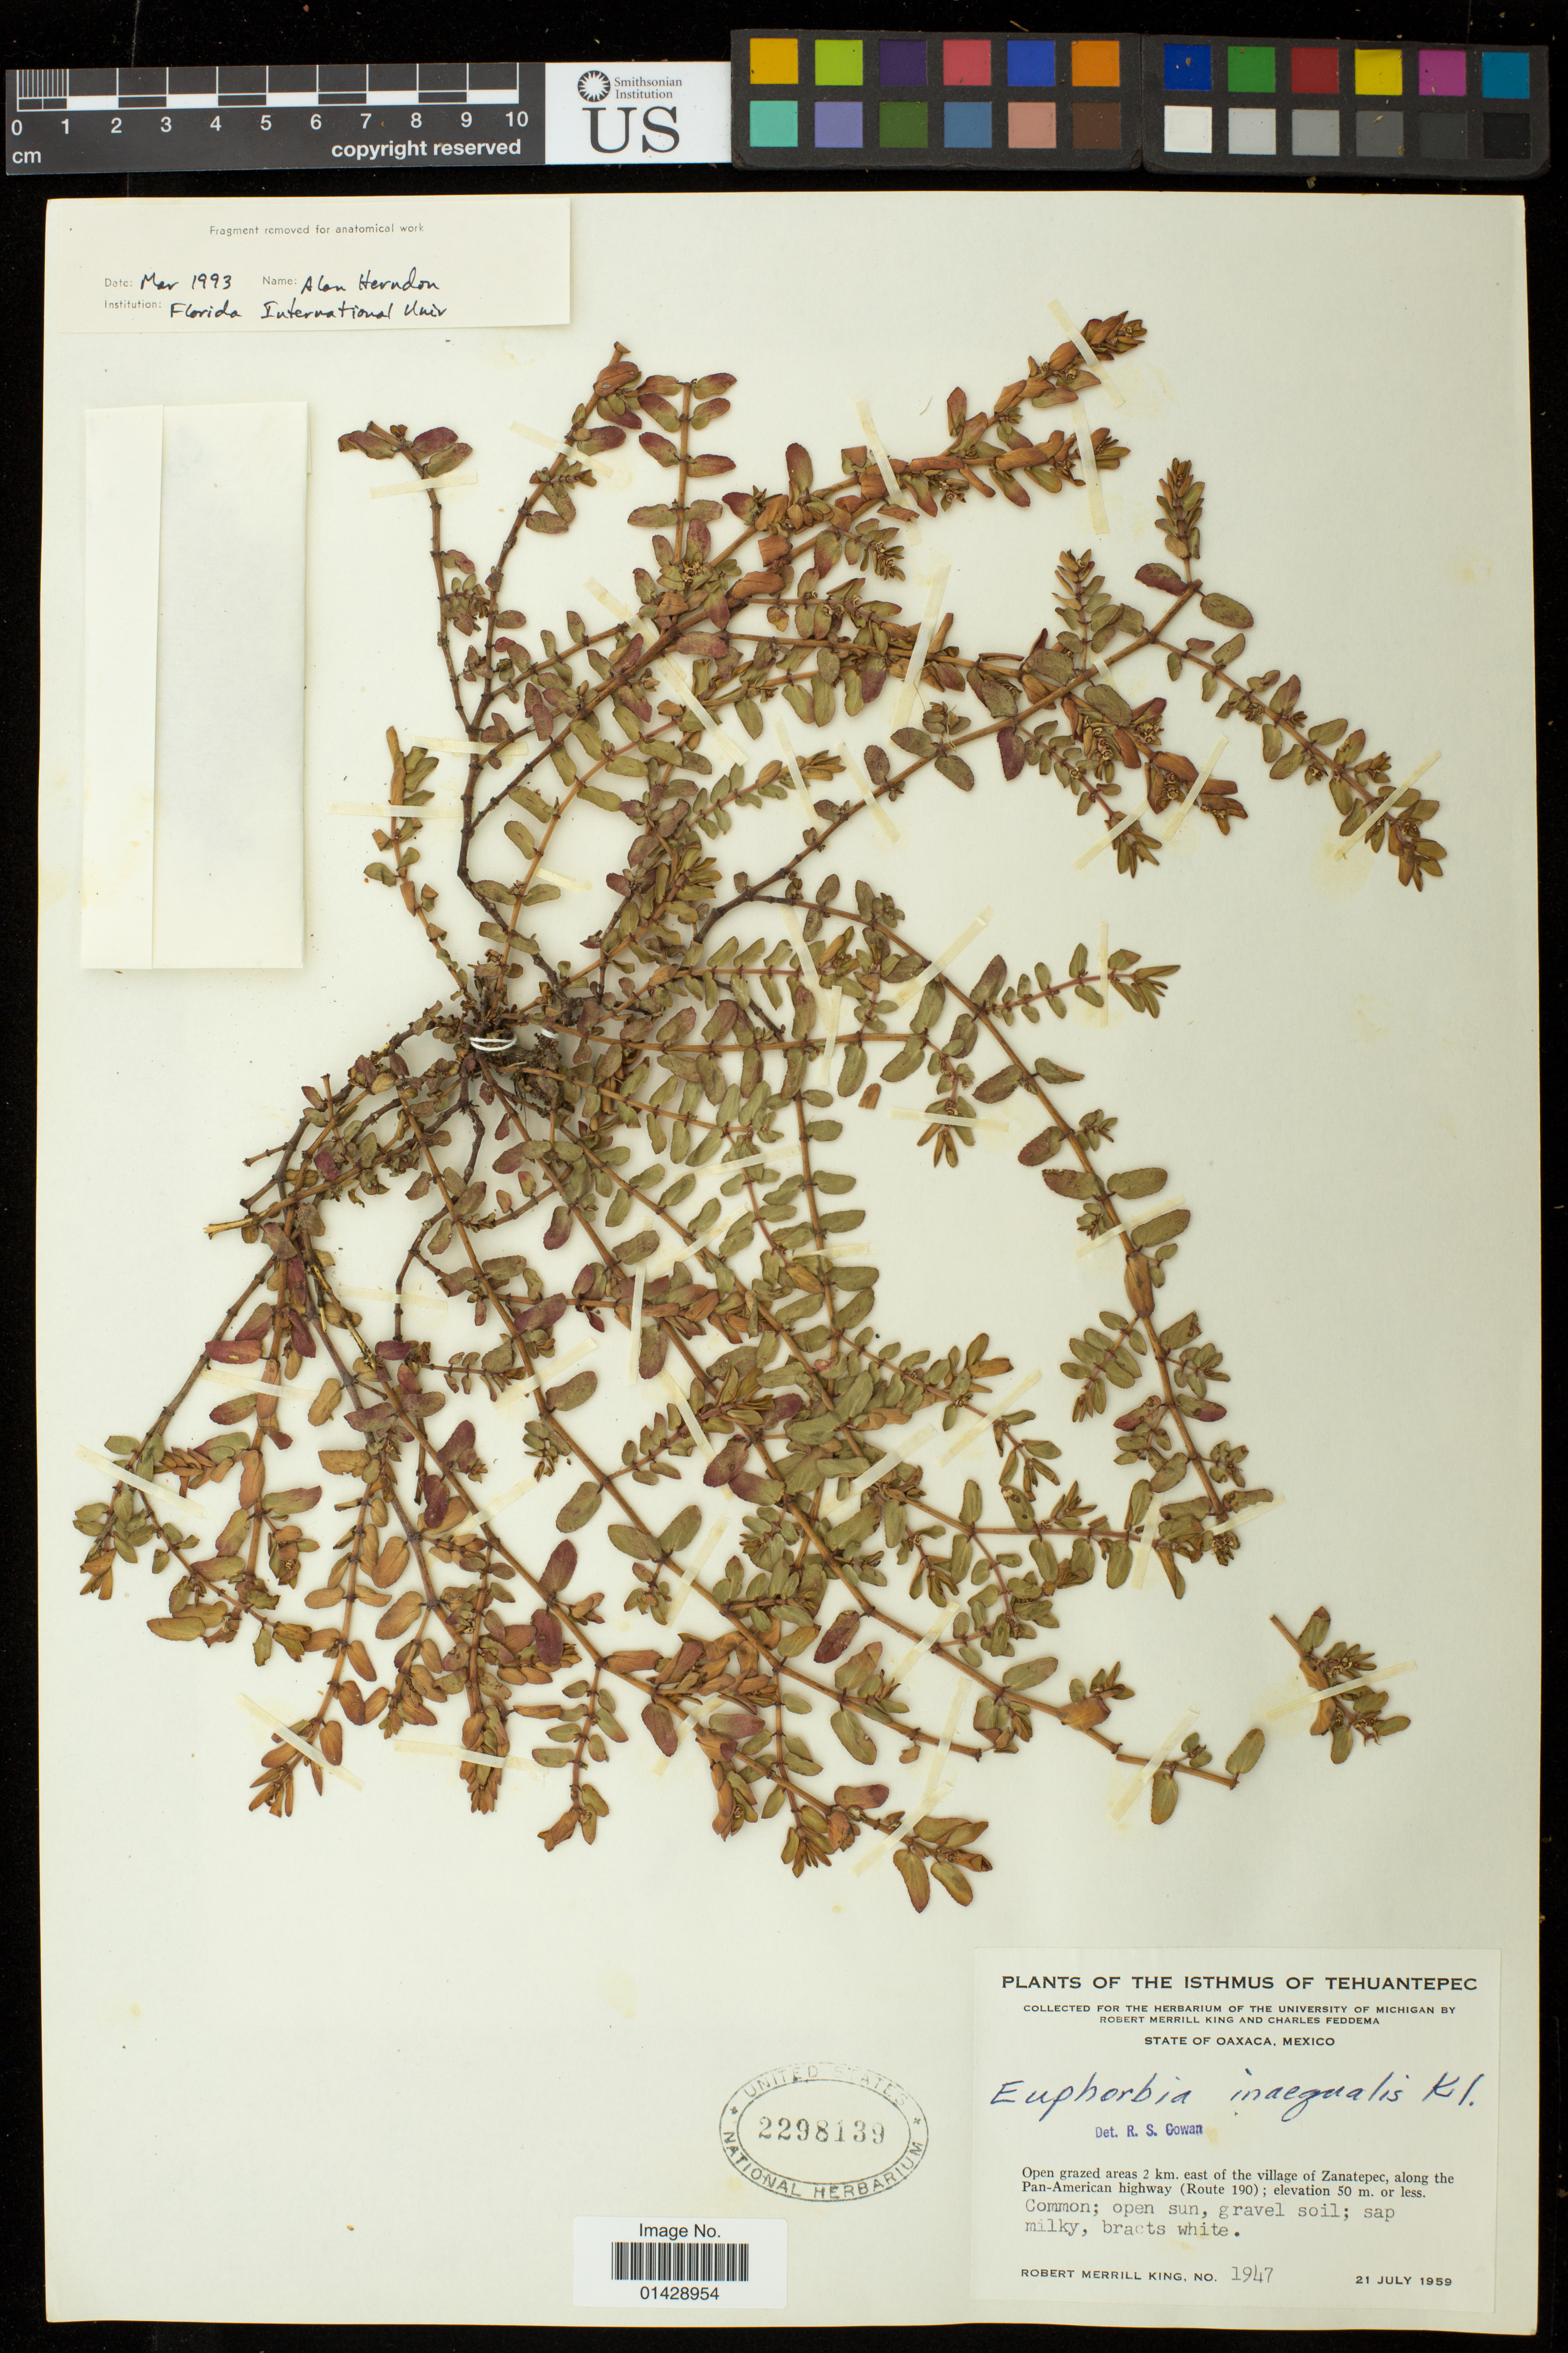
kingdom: Plantae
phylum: Tracheophyta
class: Magnoliopsida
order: Malpighiales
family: Euphorbiaceae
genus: Euphorbia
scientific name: Euphorbia adenoptera subsp. adenoptera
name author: Bertol.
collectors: R. M. King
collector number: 1947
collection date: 1959-07-21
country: Mexico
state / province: Oaxaca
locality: Open grazed areas 2 km. east of the village of Zanatepec, along the Pan-American highway (Route 190)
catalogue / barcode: US 2298139